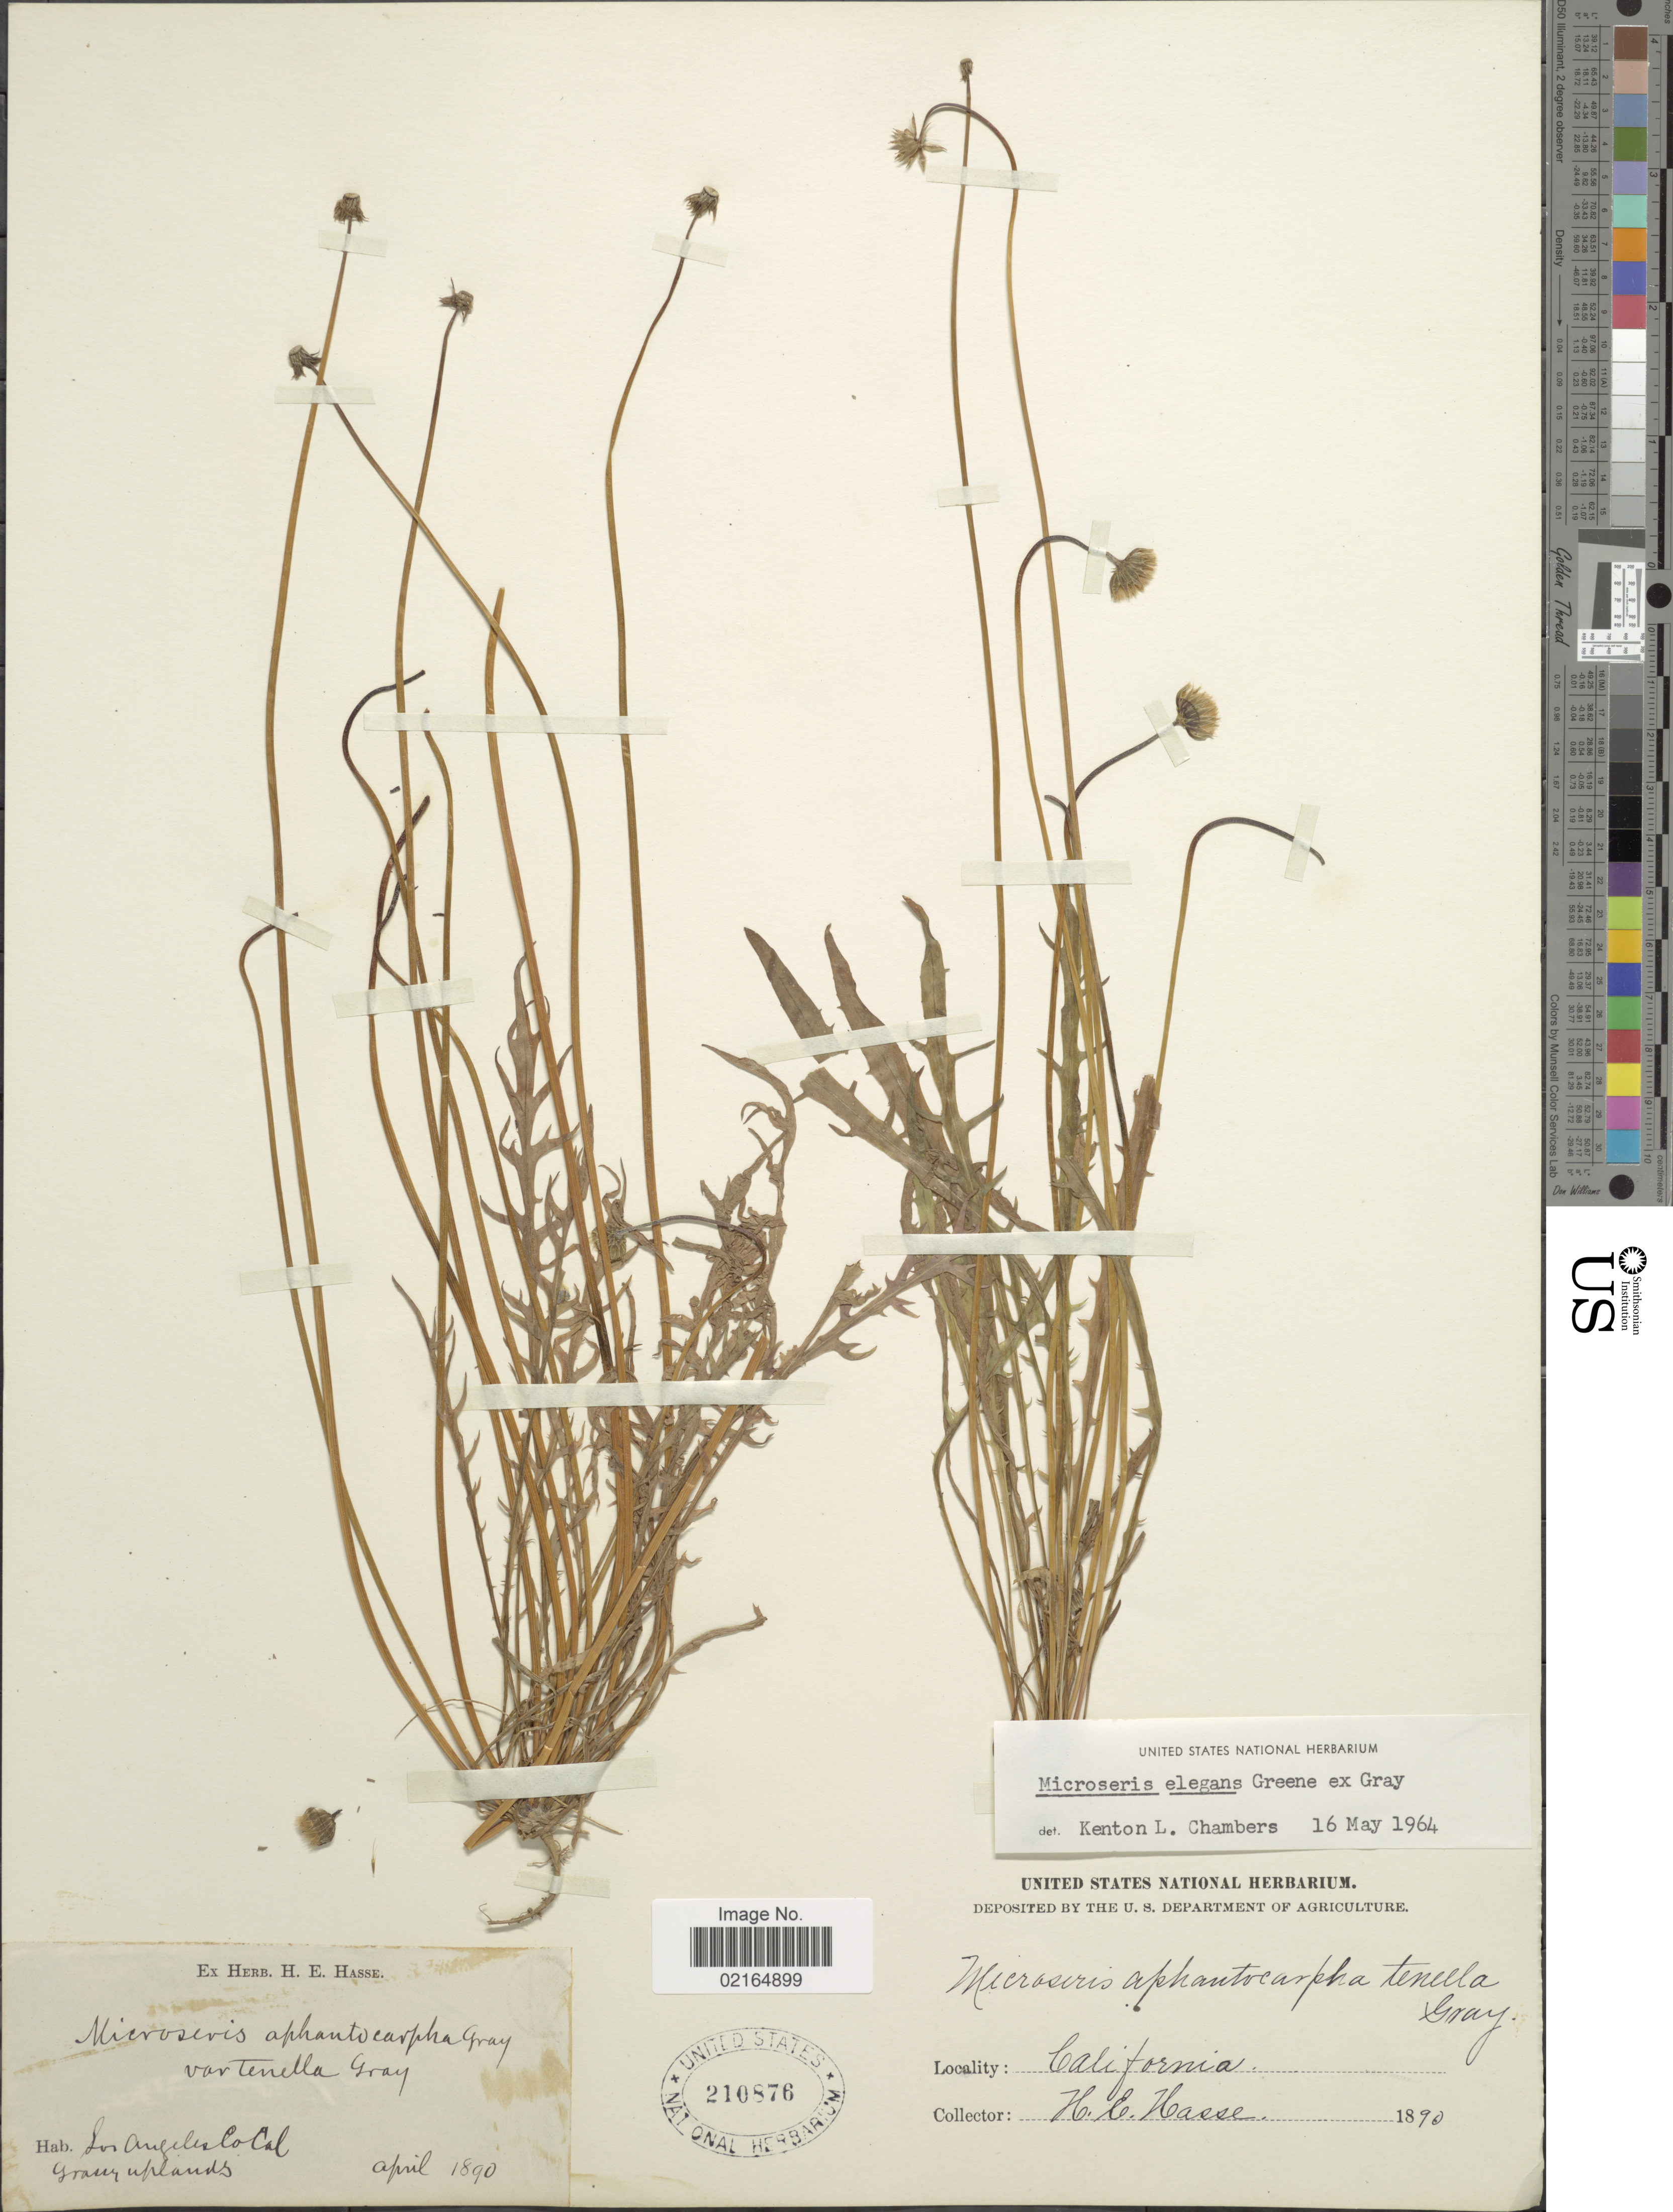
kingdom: Plantae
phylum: Tracheophyta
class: Magnoliopsida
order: Asterales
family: Asteraceae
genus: Microseris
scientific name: Microseris elegans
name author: Greene ex A. Gray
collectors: H. E. Hasse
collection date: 1890-04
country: United States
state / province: California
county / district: Los Angeles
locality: Los Angeles Co., grassy uplands.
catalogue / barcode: US 210876